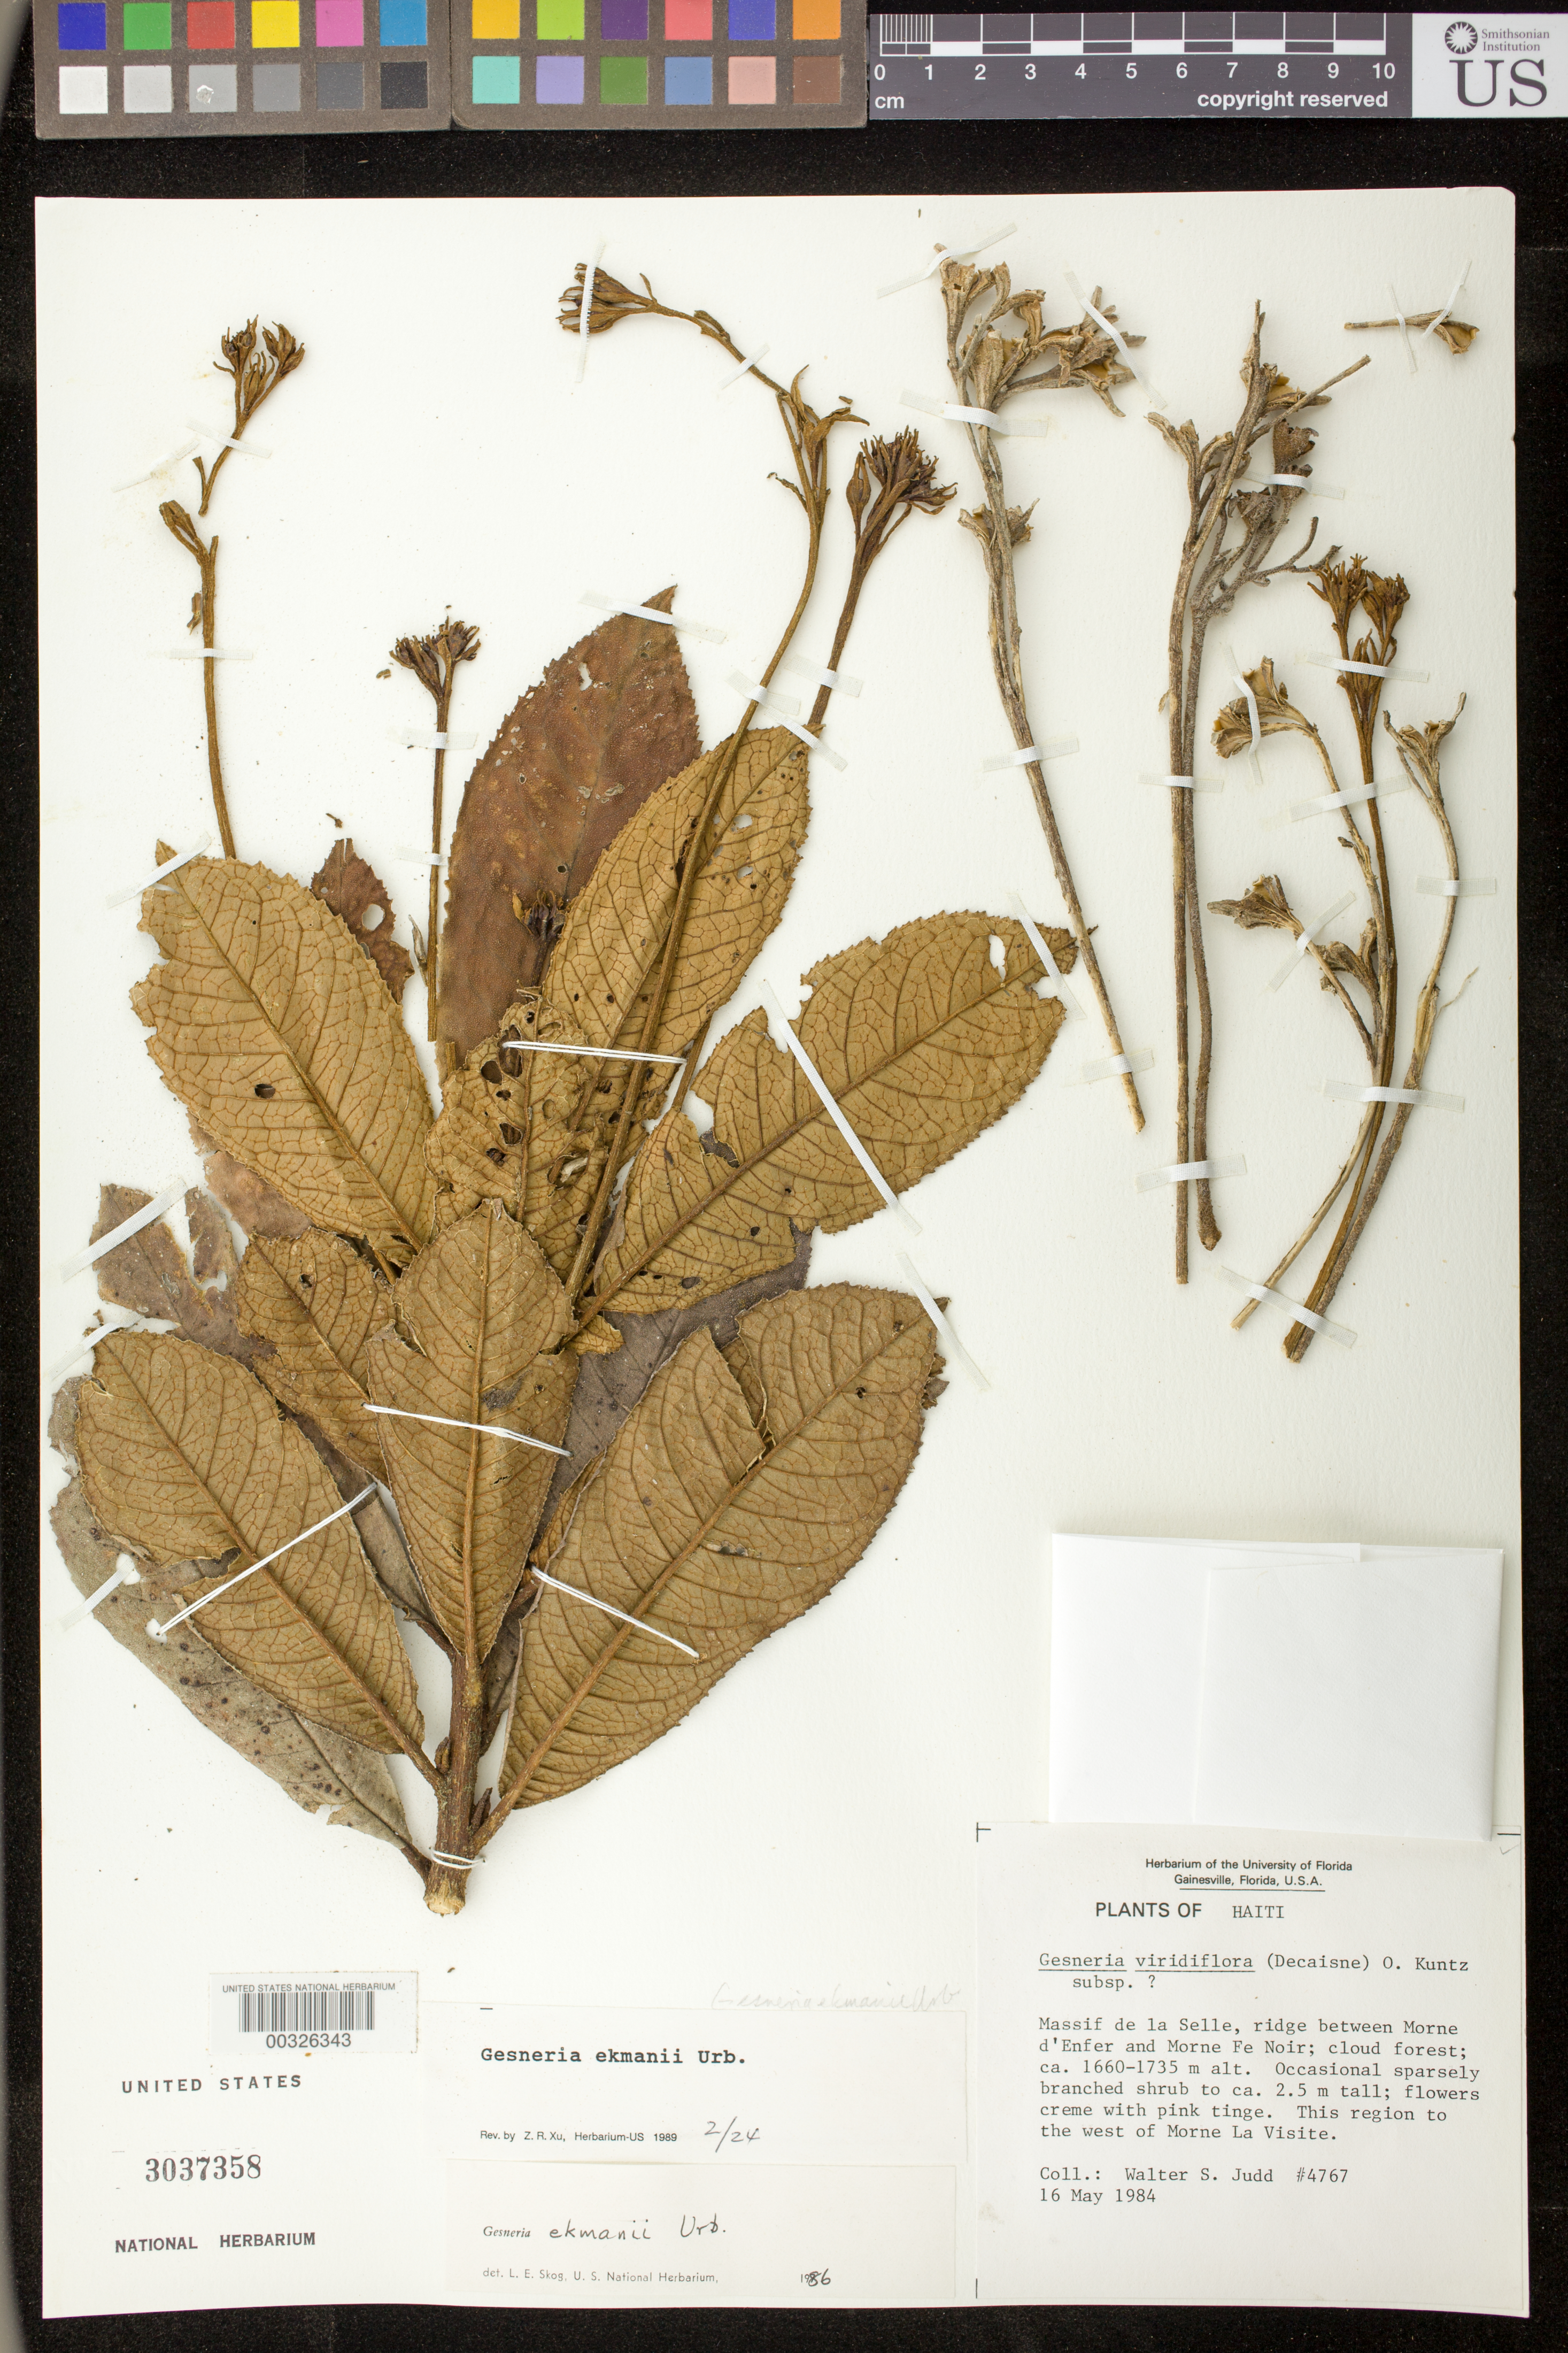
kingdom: Plantae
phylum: Tracheophyta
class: Magnoliopsida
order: Lamiales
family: Gesneriaceae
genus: Gesneria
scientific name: Gesneria ekmanii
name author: Urb.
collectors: W. S. Judd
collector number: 4767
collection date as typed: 16 May 1984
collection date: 1984-05-16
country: Haiti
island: Hispaniola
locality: Massif de la Selle, ridge between Morne d'Enfer and Morne Fe Noir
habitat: Cloud forest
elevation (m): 1660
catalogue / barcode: US 3037358